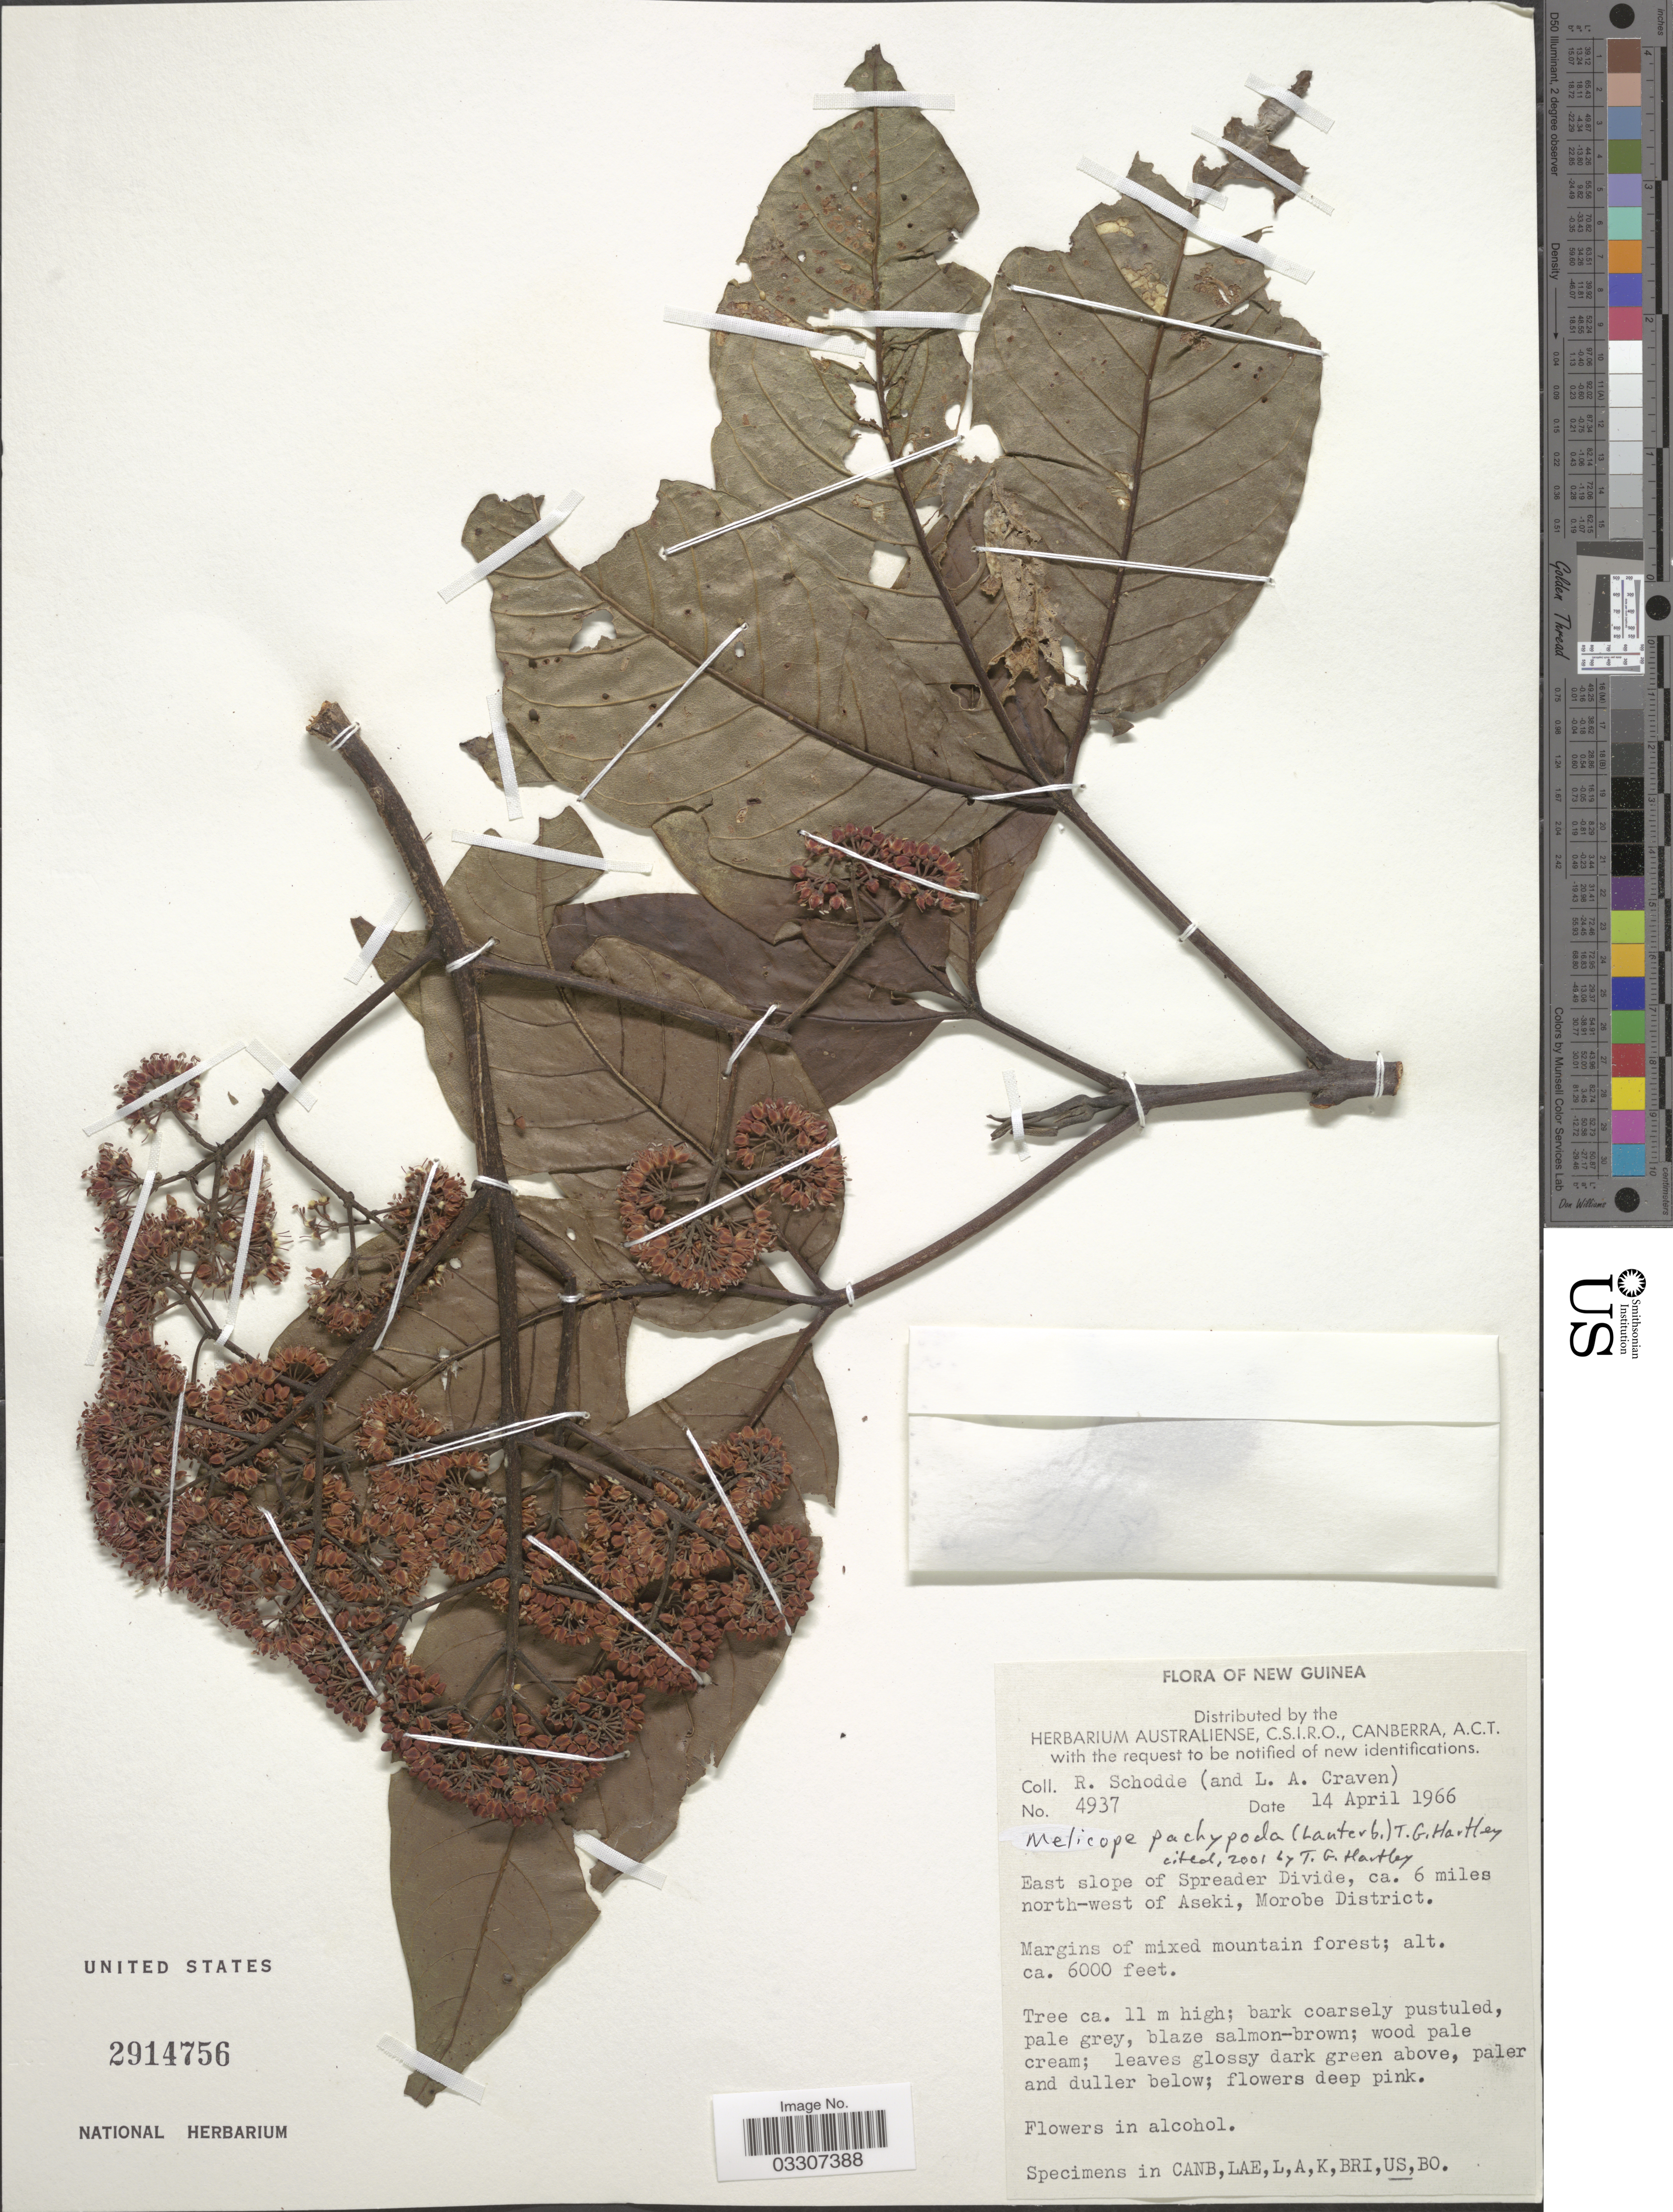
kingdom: Plantae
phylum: Tracheophyta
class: Magnoliopsida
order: Sapindales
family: Rutaceae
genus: Melicope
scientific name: Melicope pachypoda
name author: (Lauterb.) T.G. Hartley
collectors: R. Schodde & L. A. Craven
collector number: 4937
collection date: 1966-04-14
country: Papua New Guinea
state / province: Morobe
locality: New Guinea. East slope of Spreader Divide, ca. 6 miles north-west of Aseki, Morobe District.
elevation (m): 1829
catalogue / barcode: US 2914756